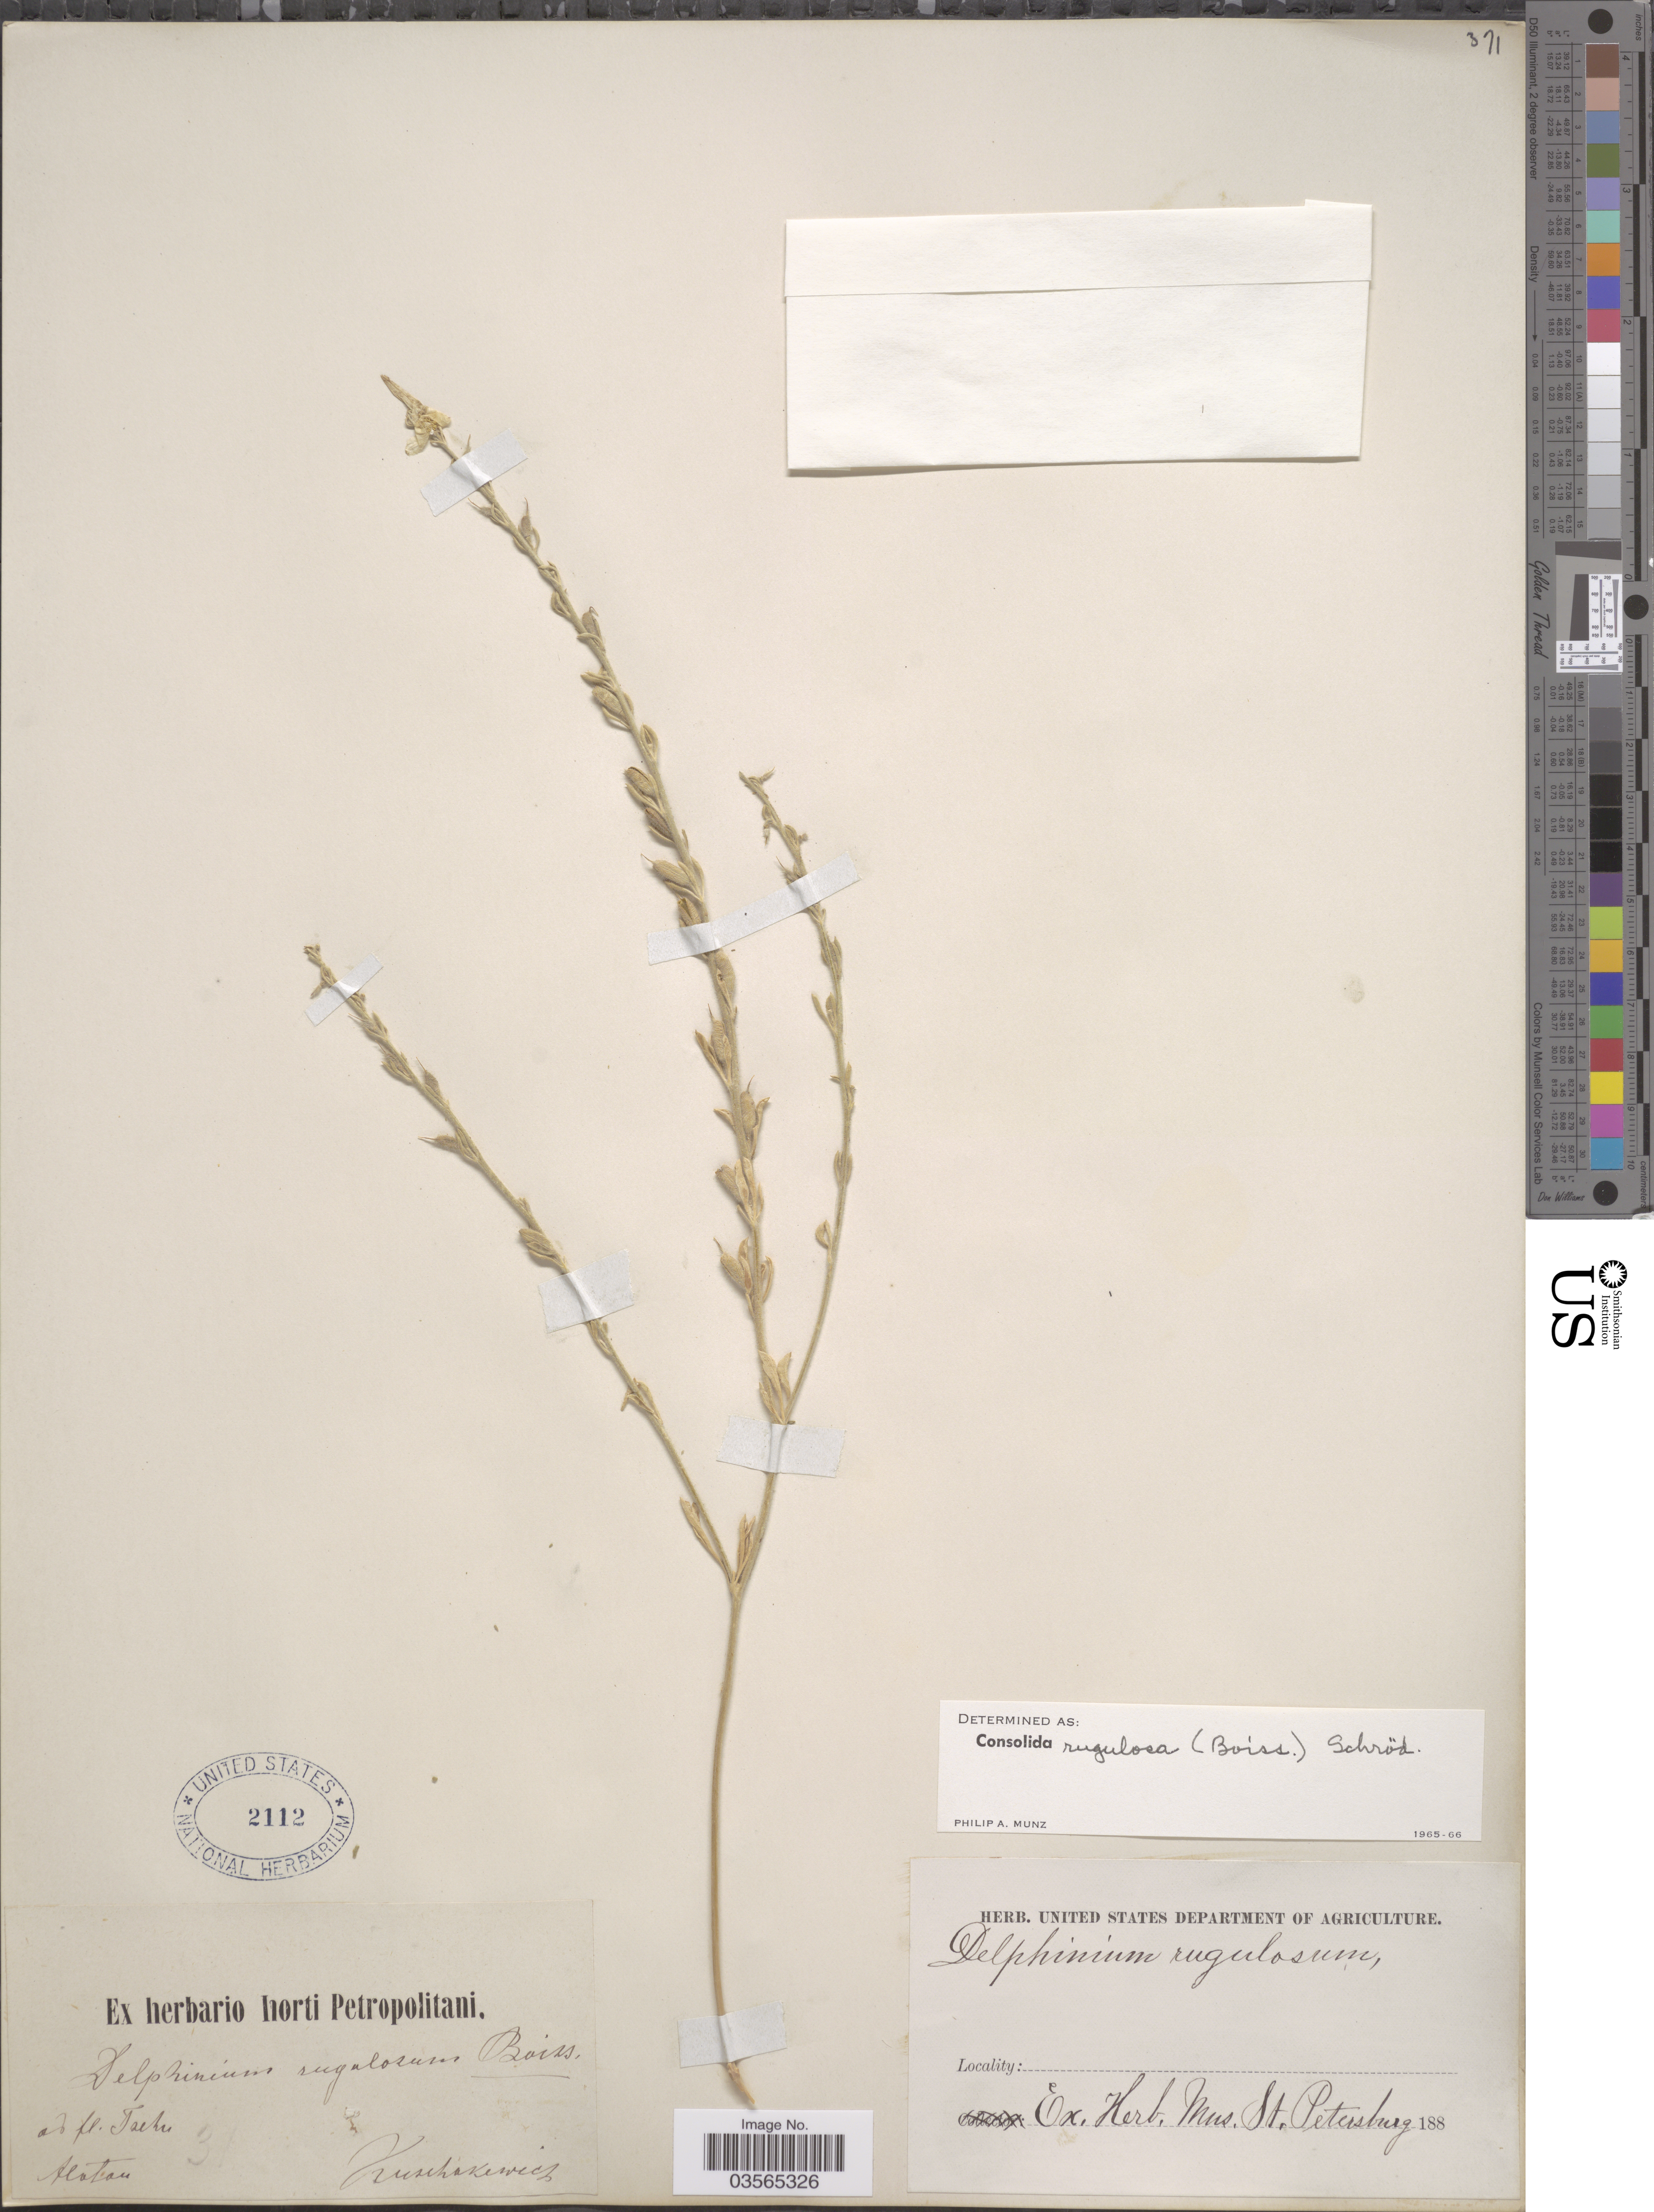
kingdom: Plantae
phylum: Tracheophyta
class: Magnoliopsida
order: Ranunculales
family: Ranunculaceae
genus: Delphinium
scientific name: Delphinium rugulosum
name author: Boiss.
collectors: -. Kuschakewicz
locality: Ad fl. Tsetu [interpreted]. Alatau.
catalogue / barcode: US 2112